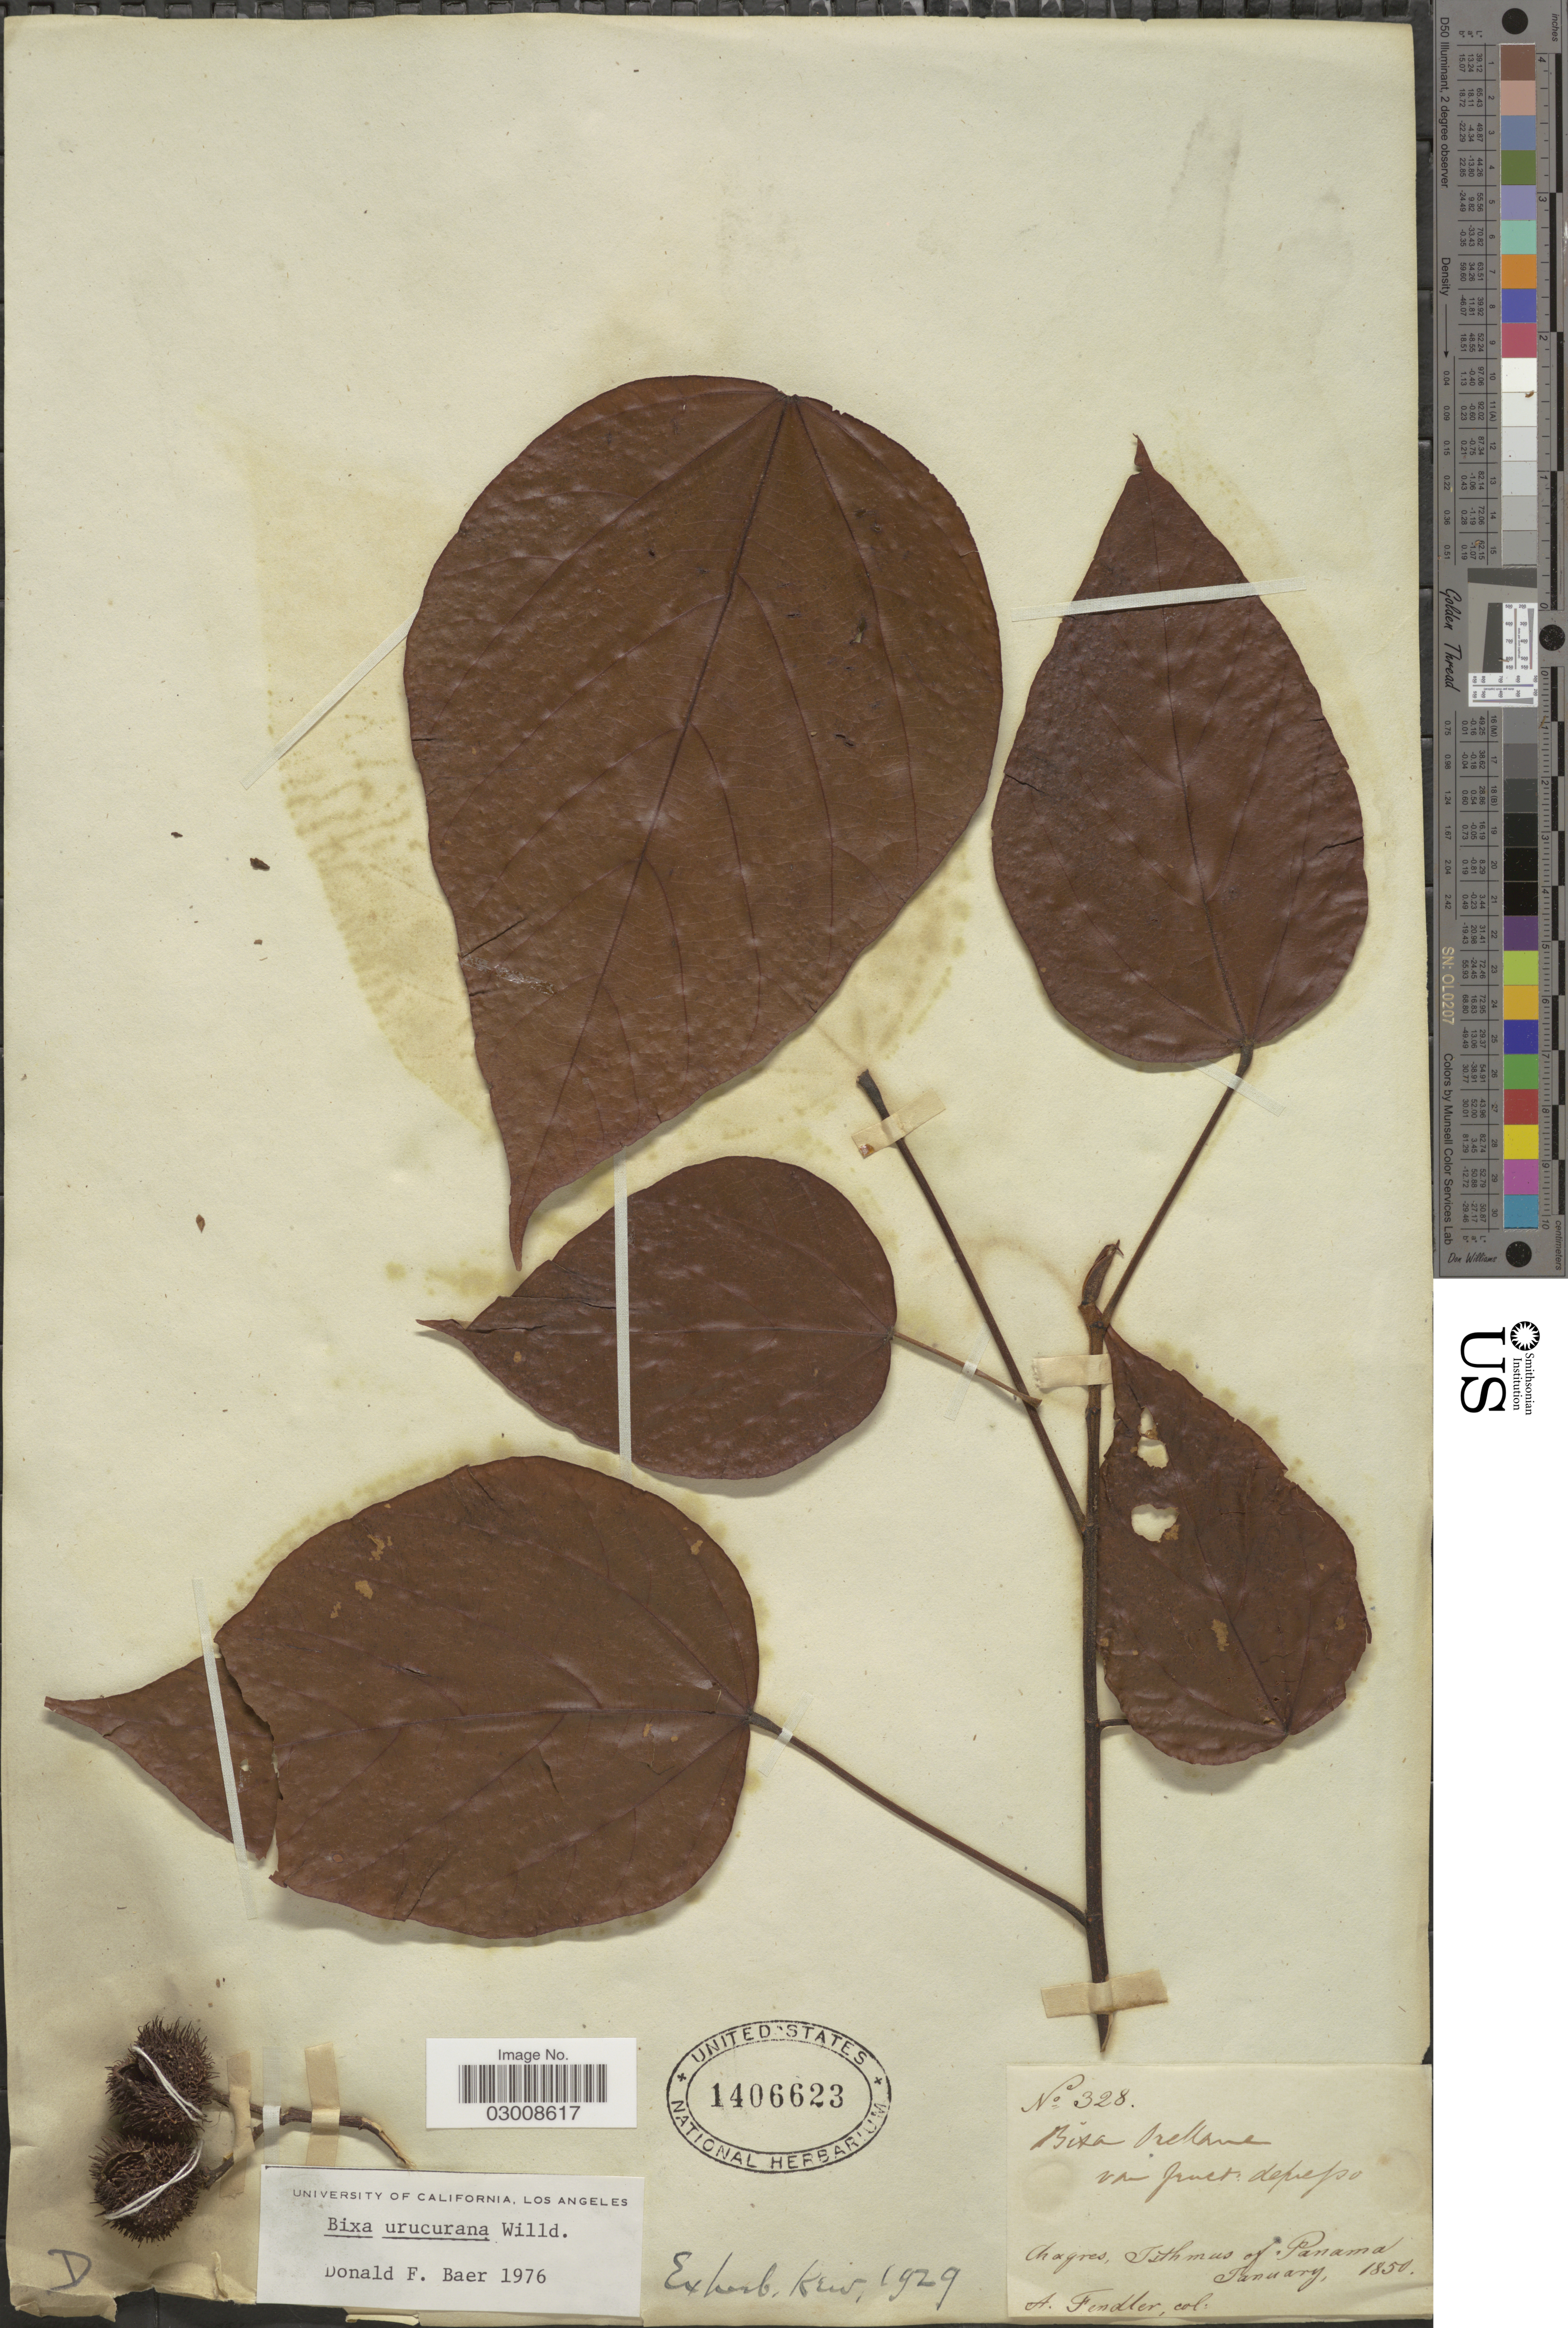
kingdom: Plantae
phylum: Tracheophyta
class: Magnoliopsida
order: Malvales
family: Bixaceae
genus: Bixa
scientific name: Bixa urucurana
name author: Willd.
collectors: A. Fendler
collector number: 328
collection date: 1850-01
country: Panama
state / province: Panamá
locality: Chagres, Isthmus of Panama.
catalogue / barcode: US 1406623